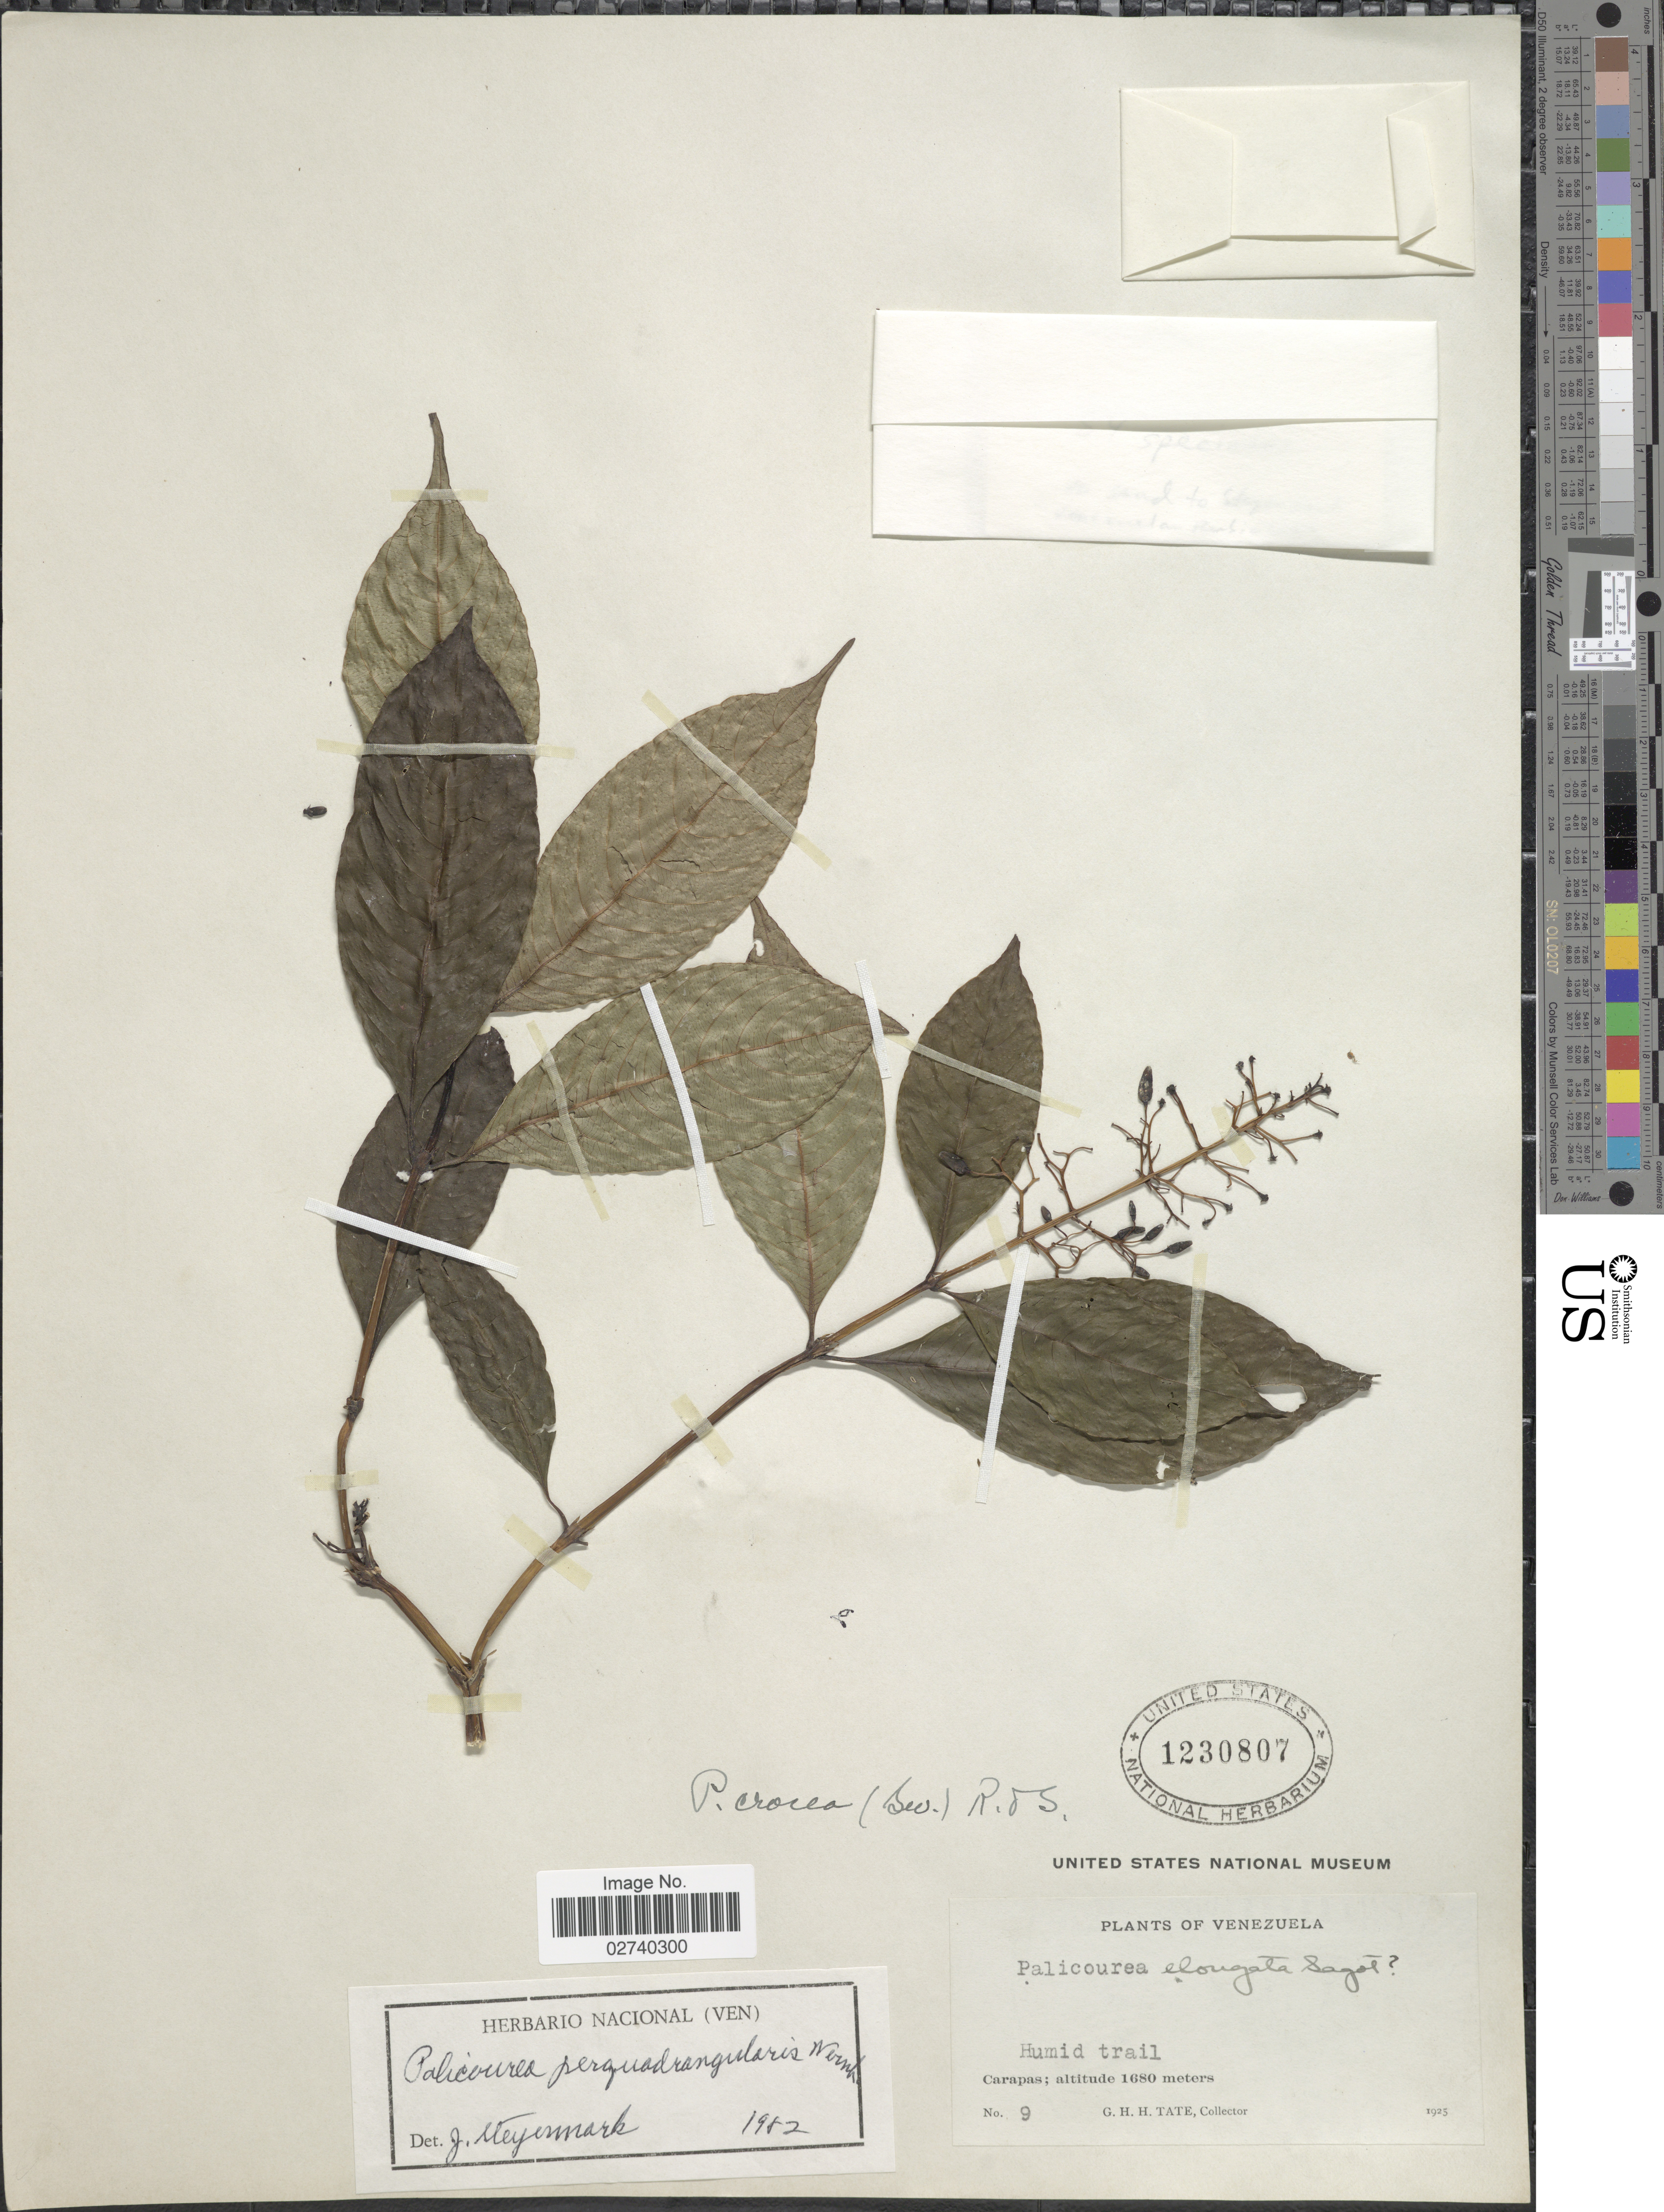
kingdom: Plantae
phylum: Tracheophyta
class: Magnoliopsida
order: Gentianales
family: Rubiaceae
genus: Palicourea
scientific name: Palicourea perquadrangularis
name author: Wernham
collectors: G. H. H.Tate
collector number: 9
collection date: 1925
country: Venezuela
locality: Humid trail. Carapas.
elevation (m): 1680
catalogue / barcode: US 1230807